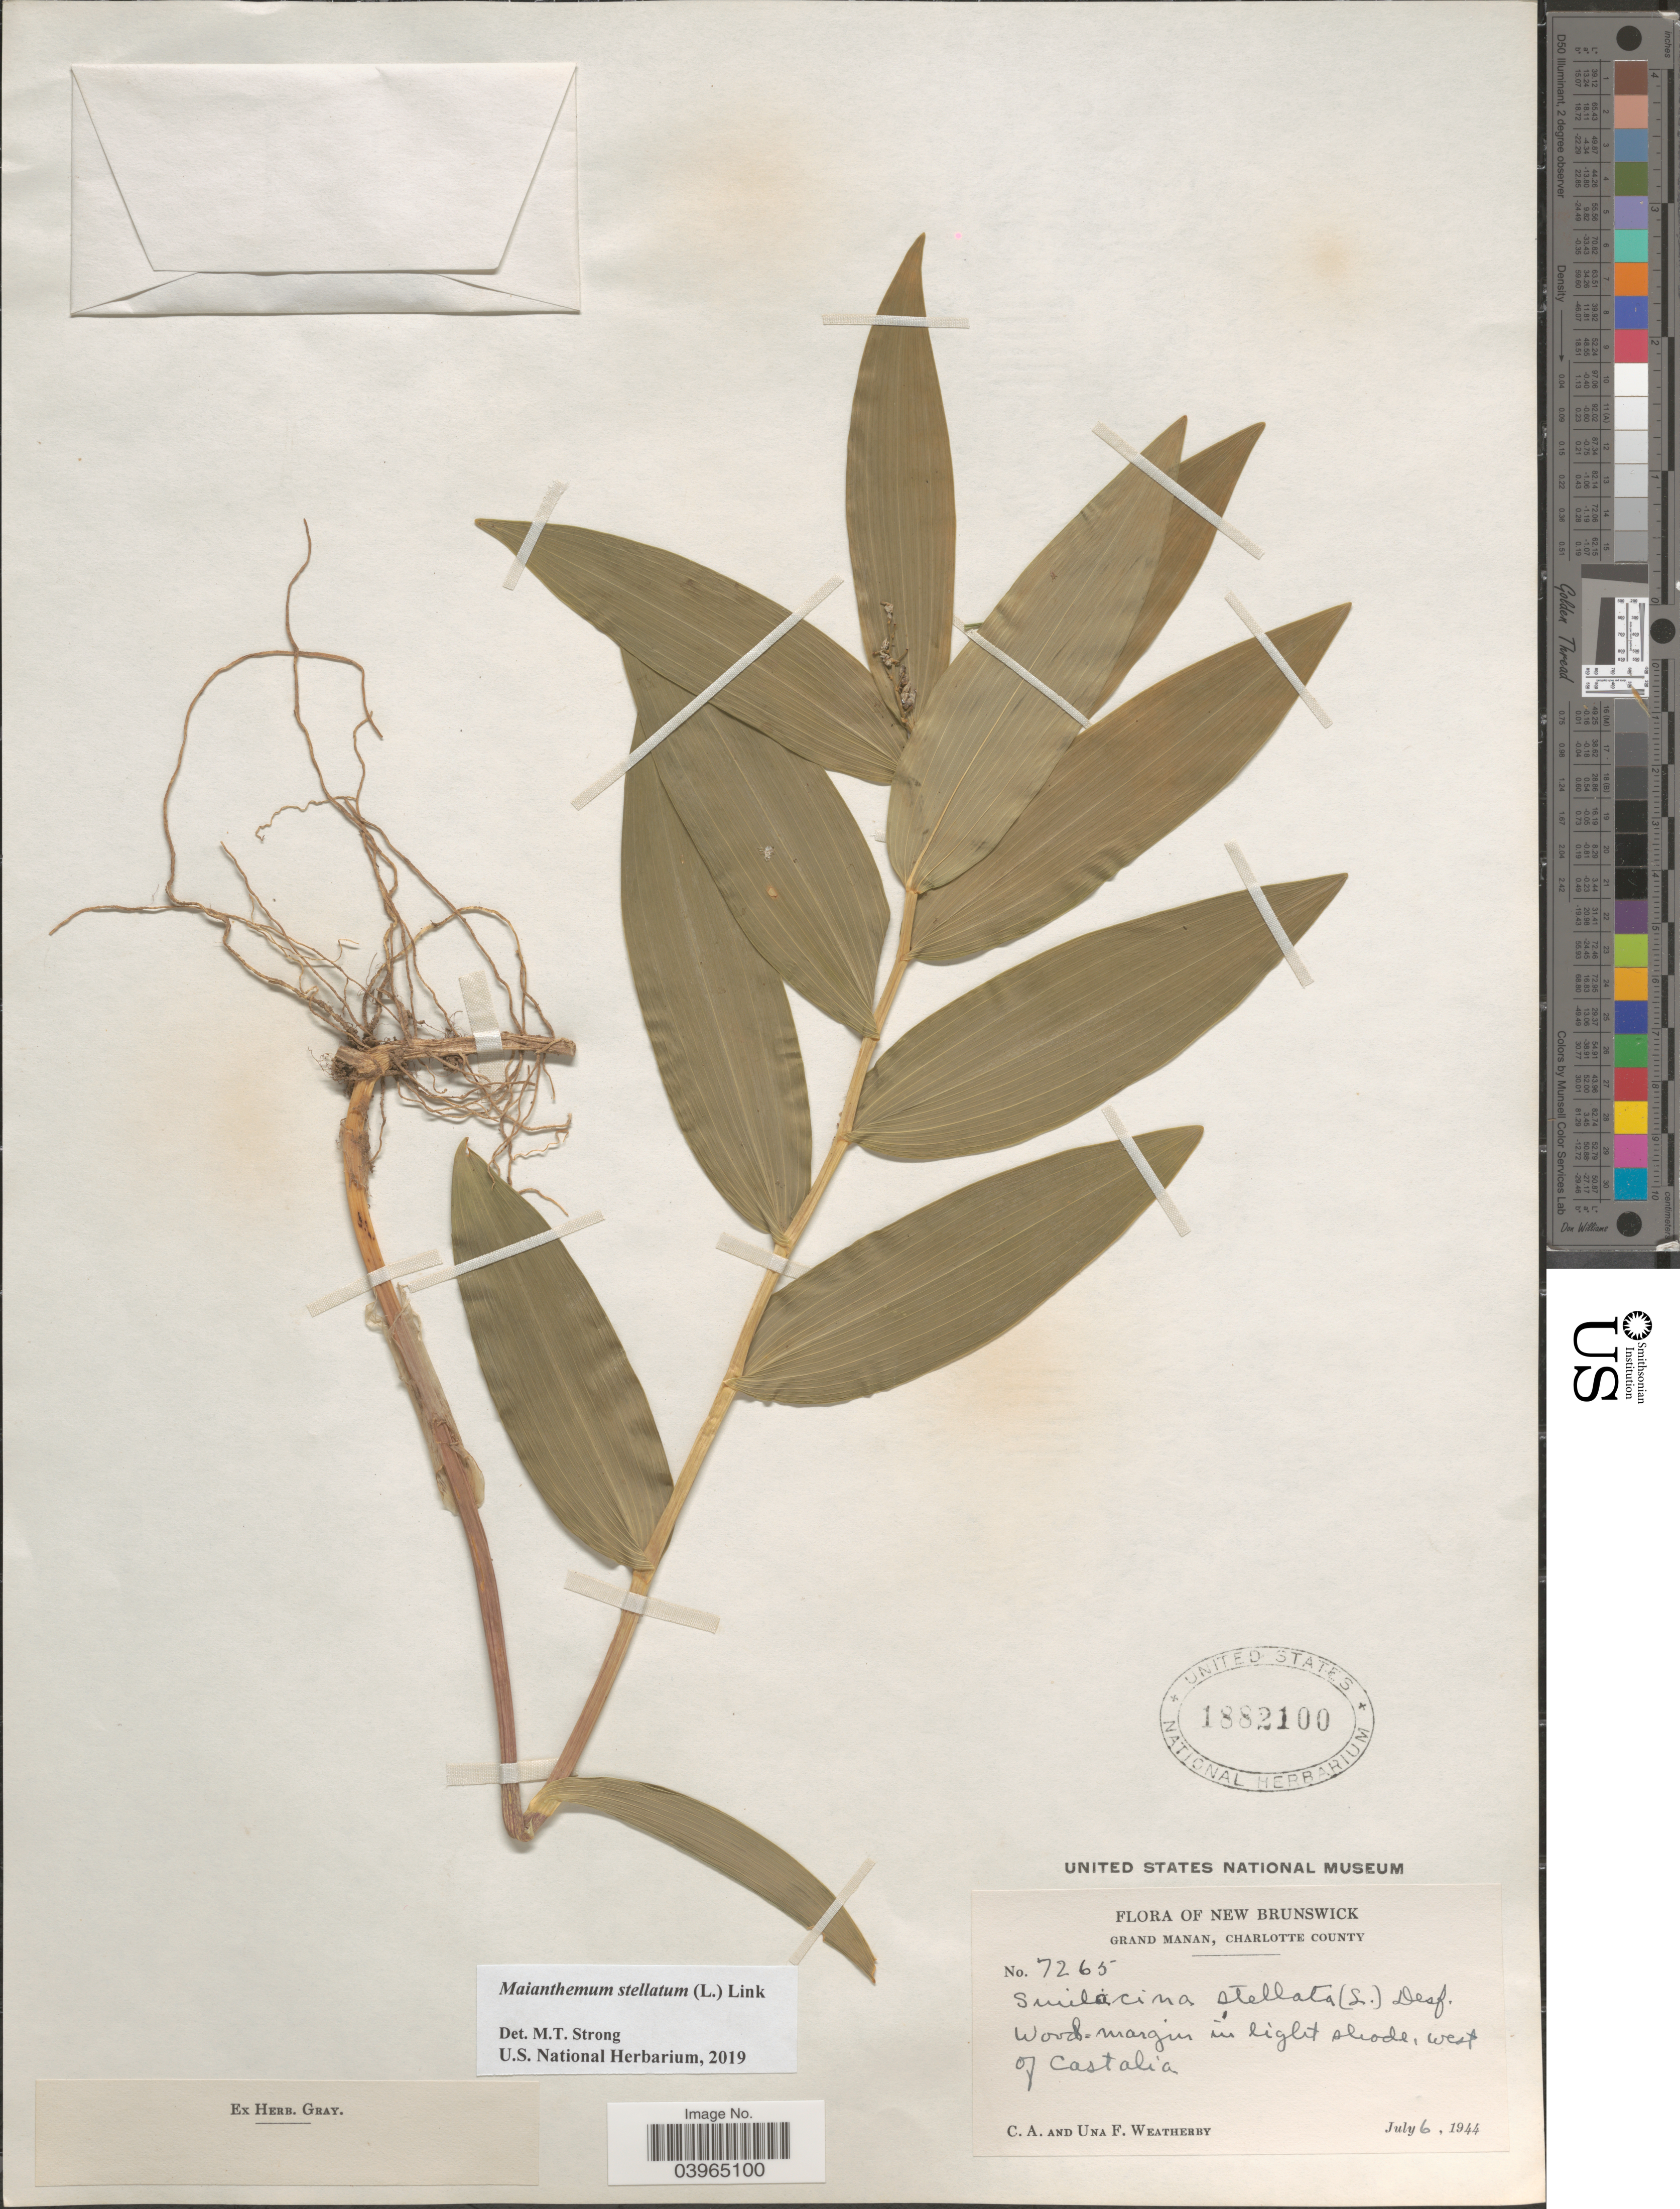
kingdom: Plantae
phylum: Tracheophyta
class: Liliopsida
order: Asparagales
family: Asparagaceae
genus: Maianthemum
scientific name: Maianthemum stellatum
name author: (L.) Link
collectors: C. A. Weatherby & U. Weatherby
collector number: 7265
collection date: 1944-07-06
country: Canada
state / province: New Brunswick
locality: Grand Manan, Charlotte County. Wood-margin in light shade, west of Castalia.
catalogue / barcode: US 1882100